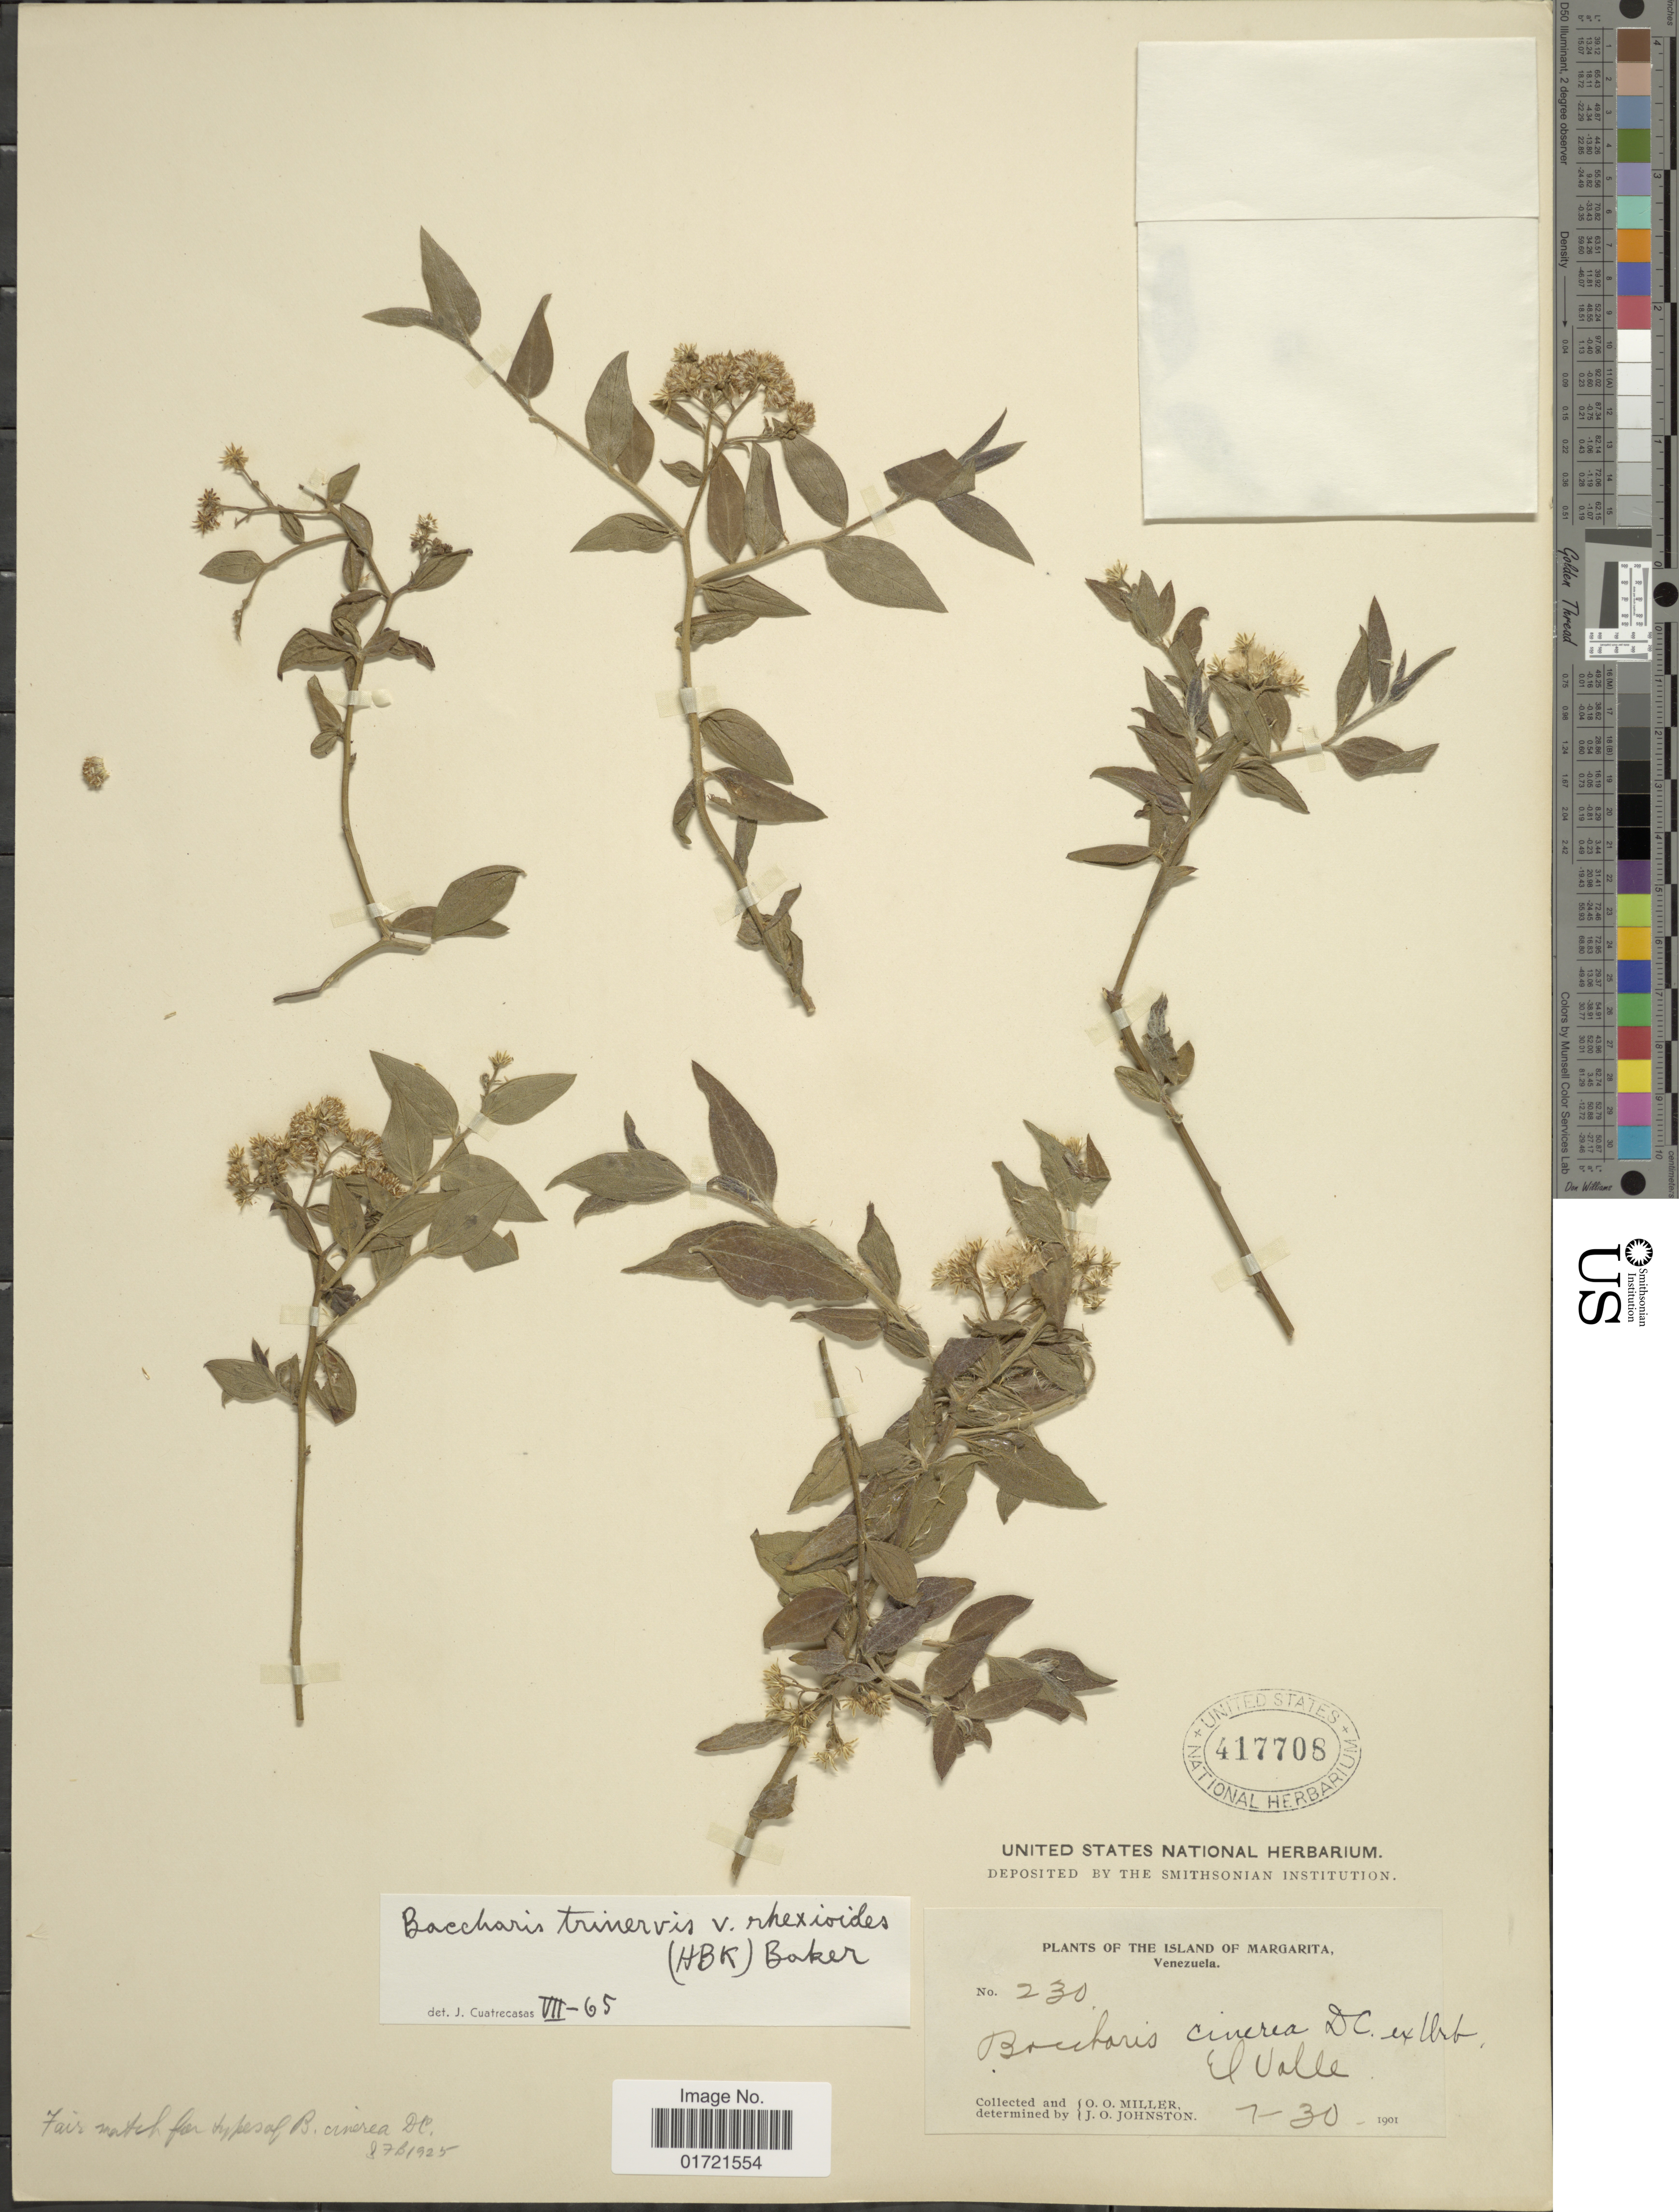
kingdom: Plantae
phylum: Tracheophyta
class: Magnoliopsida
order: Asterales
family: Asteraceae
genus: Baccharis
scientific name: Baccharis trinervis var. rhexioides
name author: (Kunth) Baker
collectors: O. O. Miller & J. Johnston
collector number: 230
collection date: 1901-07-30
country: Venezuela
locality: Island of Margarita, El Valle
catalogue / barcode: US 417708